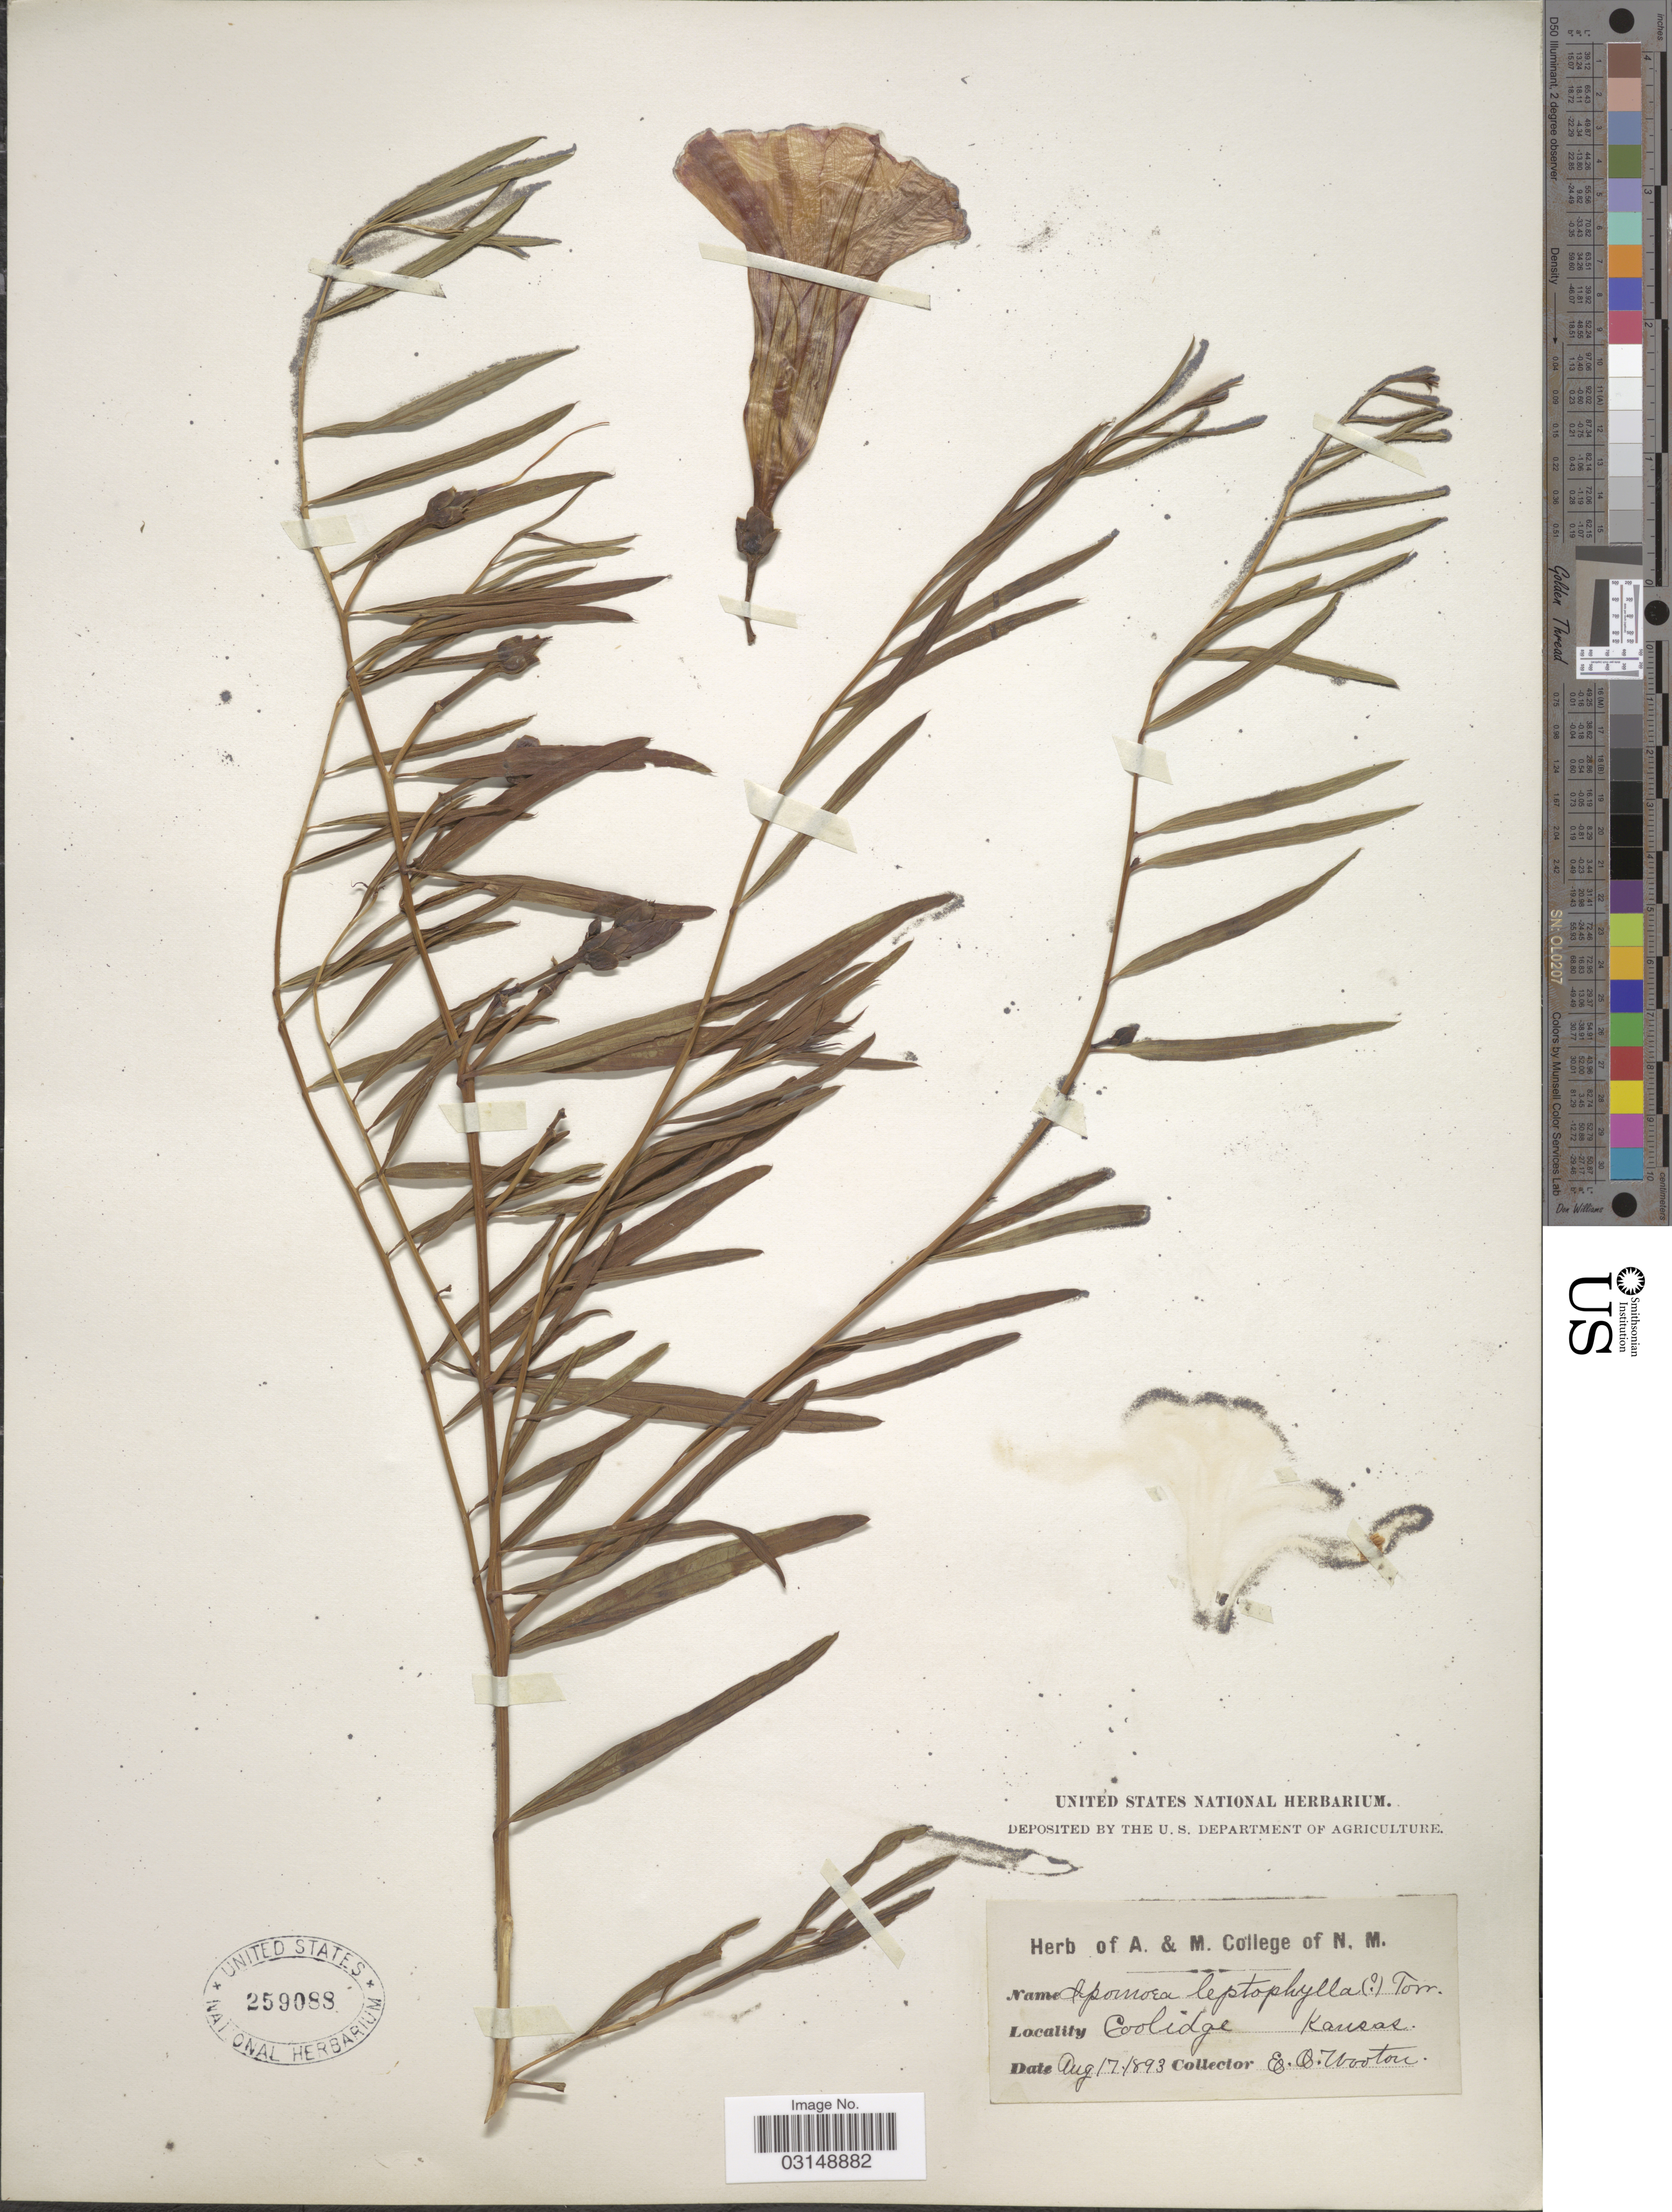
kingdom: Plantae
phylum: Tracheophyta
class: Magnoliopsida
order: Solanales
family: Convolvulaceae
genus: Ipomoea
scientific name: Ipomoea leptophylla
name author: Torr.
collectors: E. O. Wooton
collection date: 1893-08-17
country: United States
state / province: Kansas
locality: Coolidge.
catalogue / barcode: US 259088